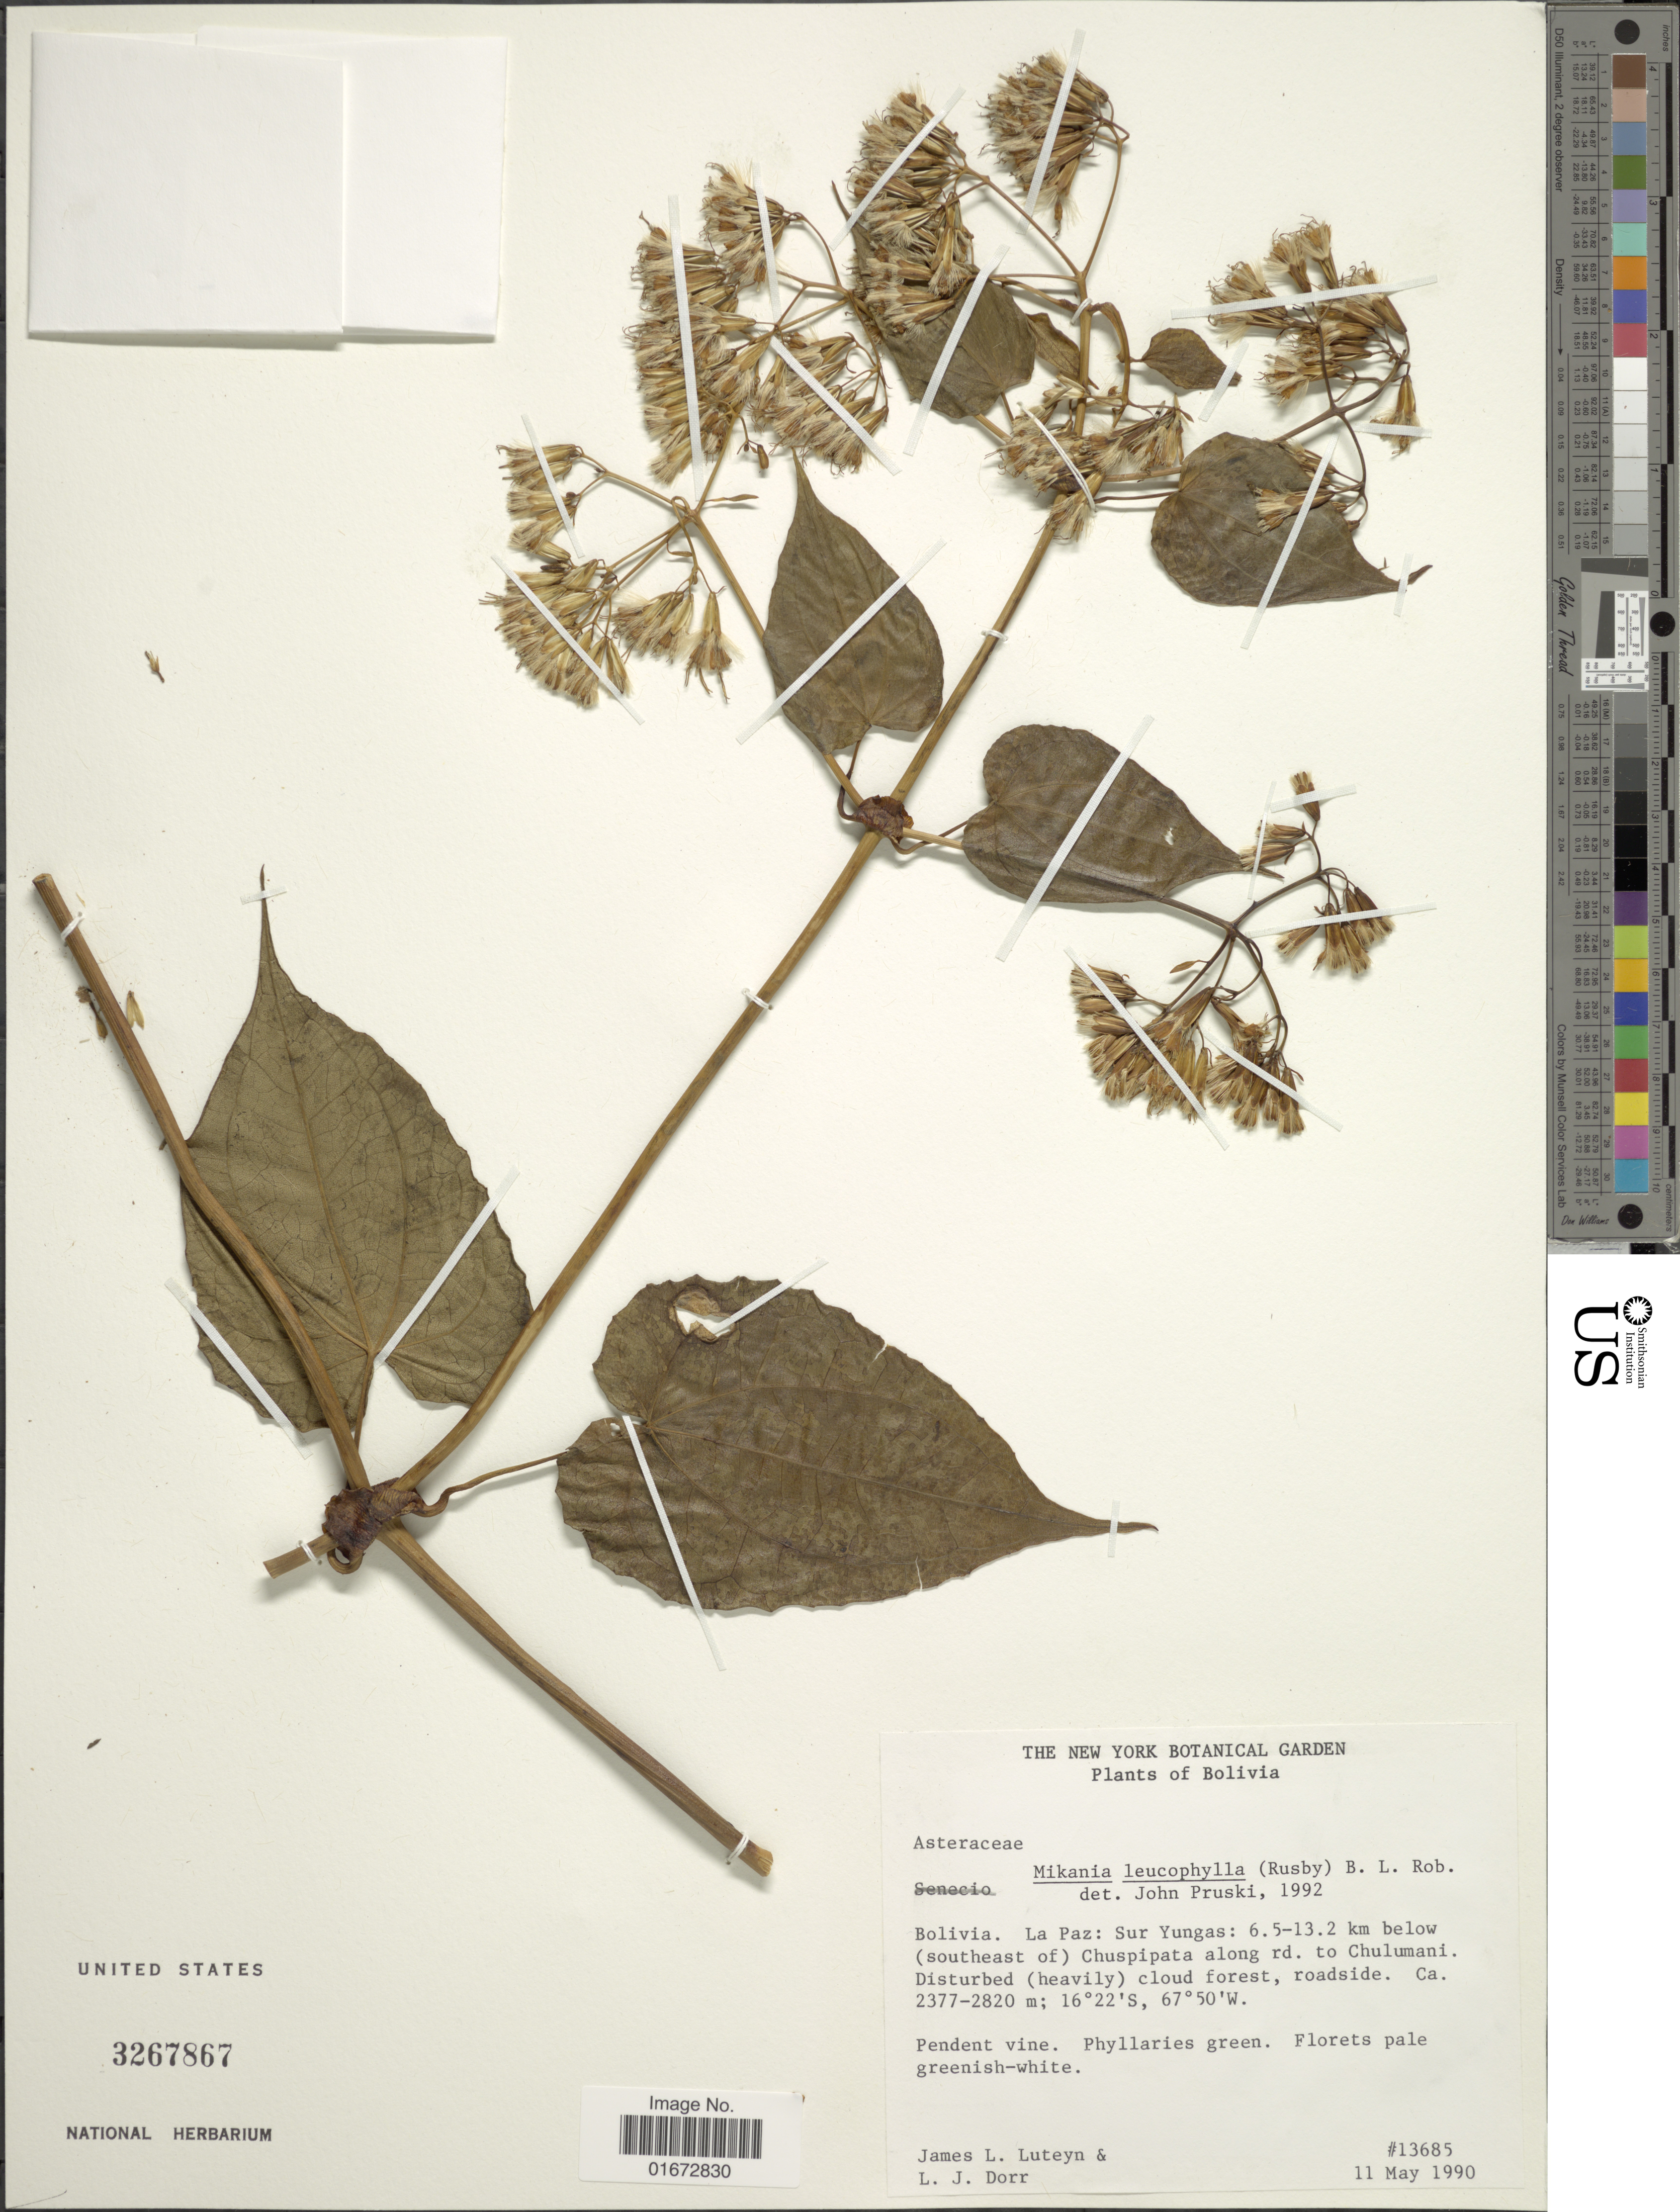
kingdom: Plantae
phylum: Tracheophyta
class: Magnoliopsida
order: Asterales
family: Asteraceae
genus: Mikania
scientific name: Mikania leucophylla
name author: (Rusby) B.L. Rob.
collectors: J. L. Luteyn & L. J. Dorr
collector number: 13685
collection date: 1990-05-11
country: Bolivia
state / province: La Paz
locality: Bolivia. La Paz: Sur Yungas: 6.5-13.2 km below (southeast of) Chuspipata along rd. to Chulumani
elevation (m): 2377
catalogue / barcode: US 3267867